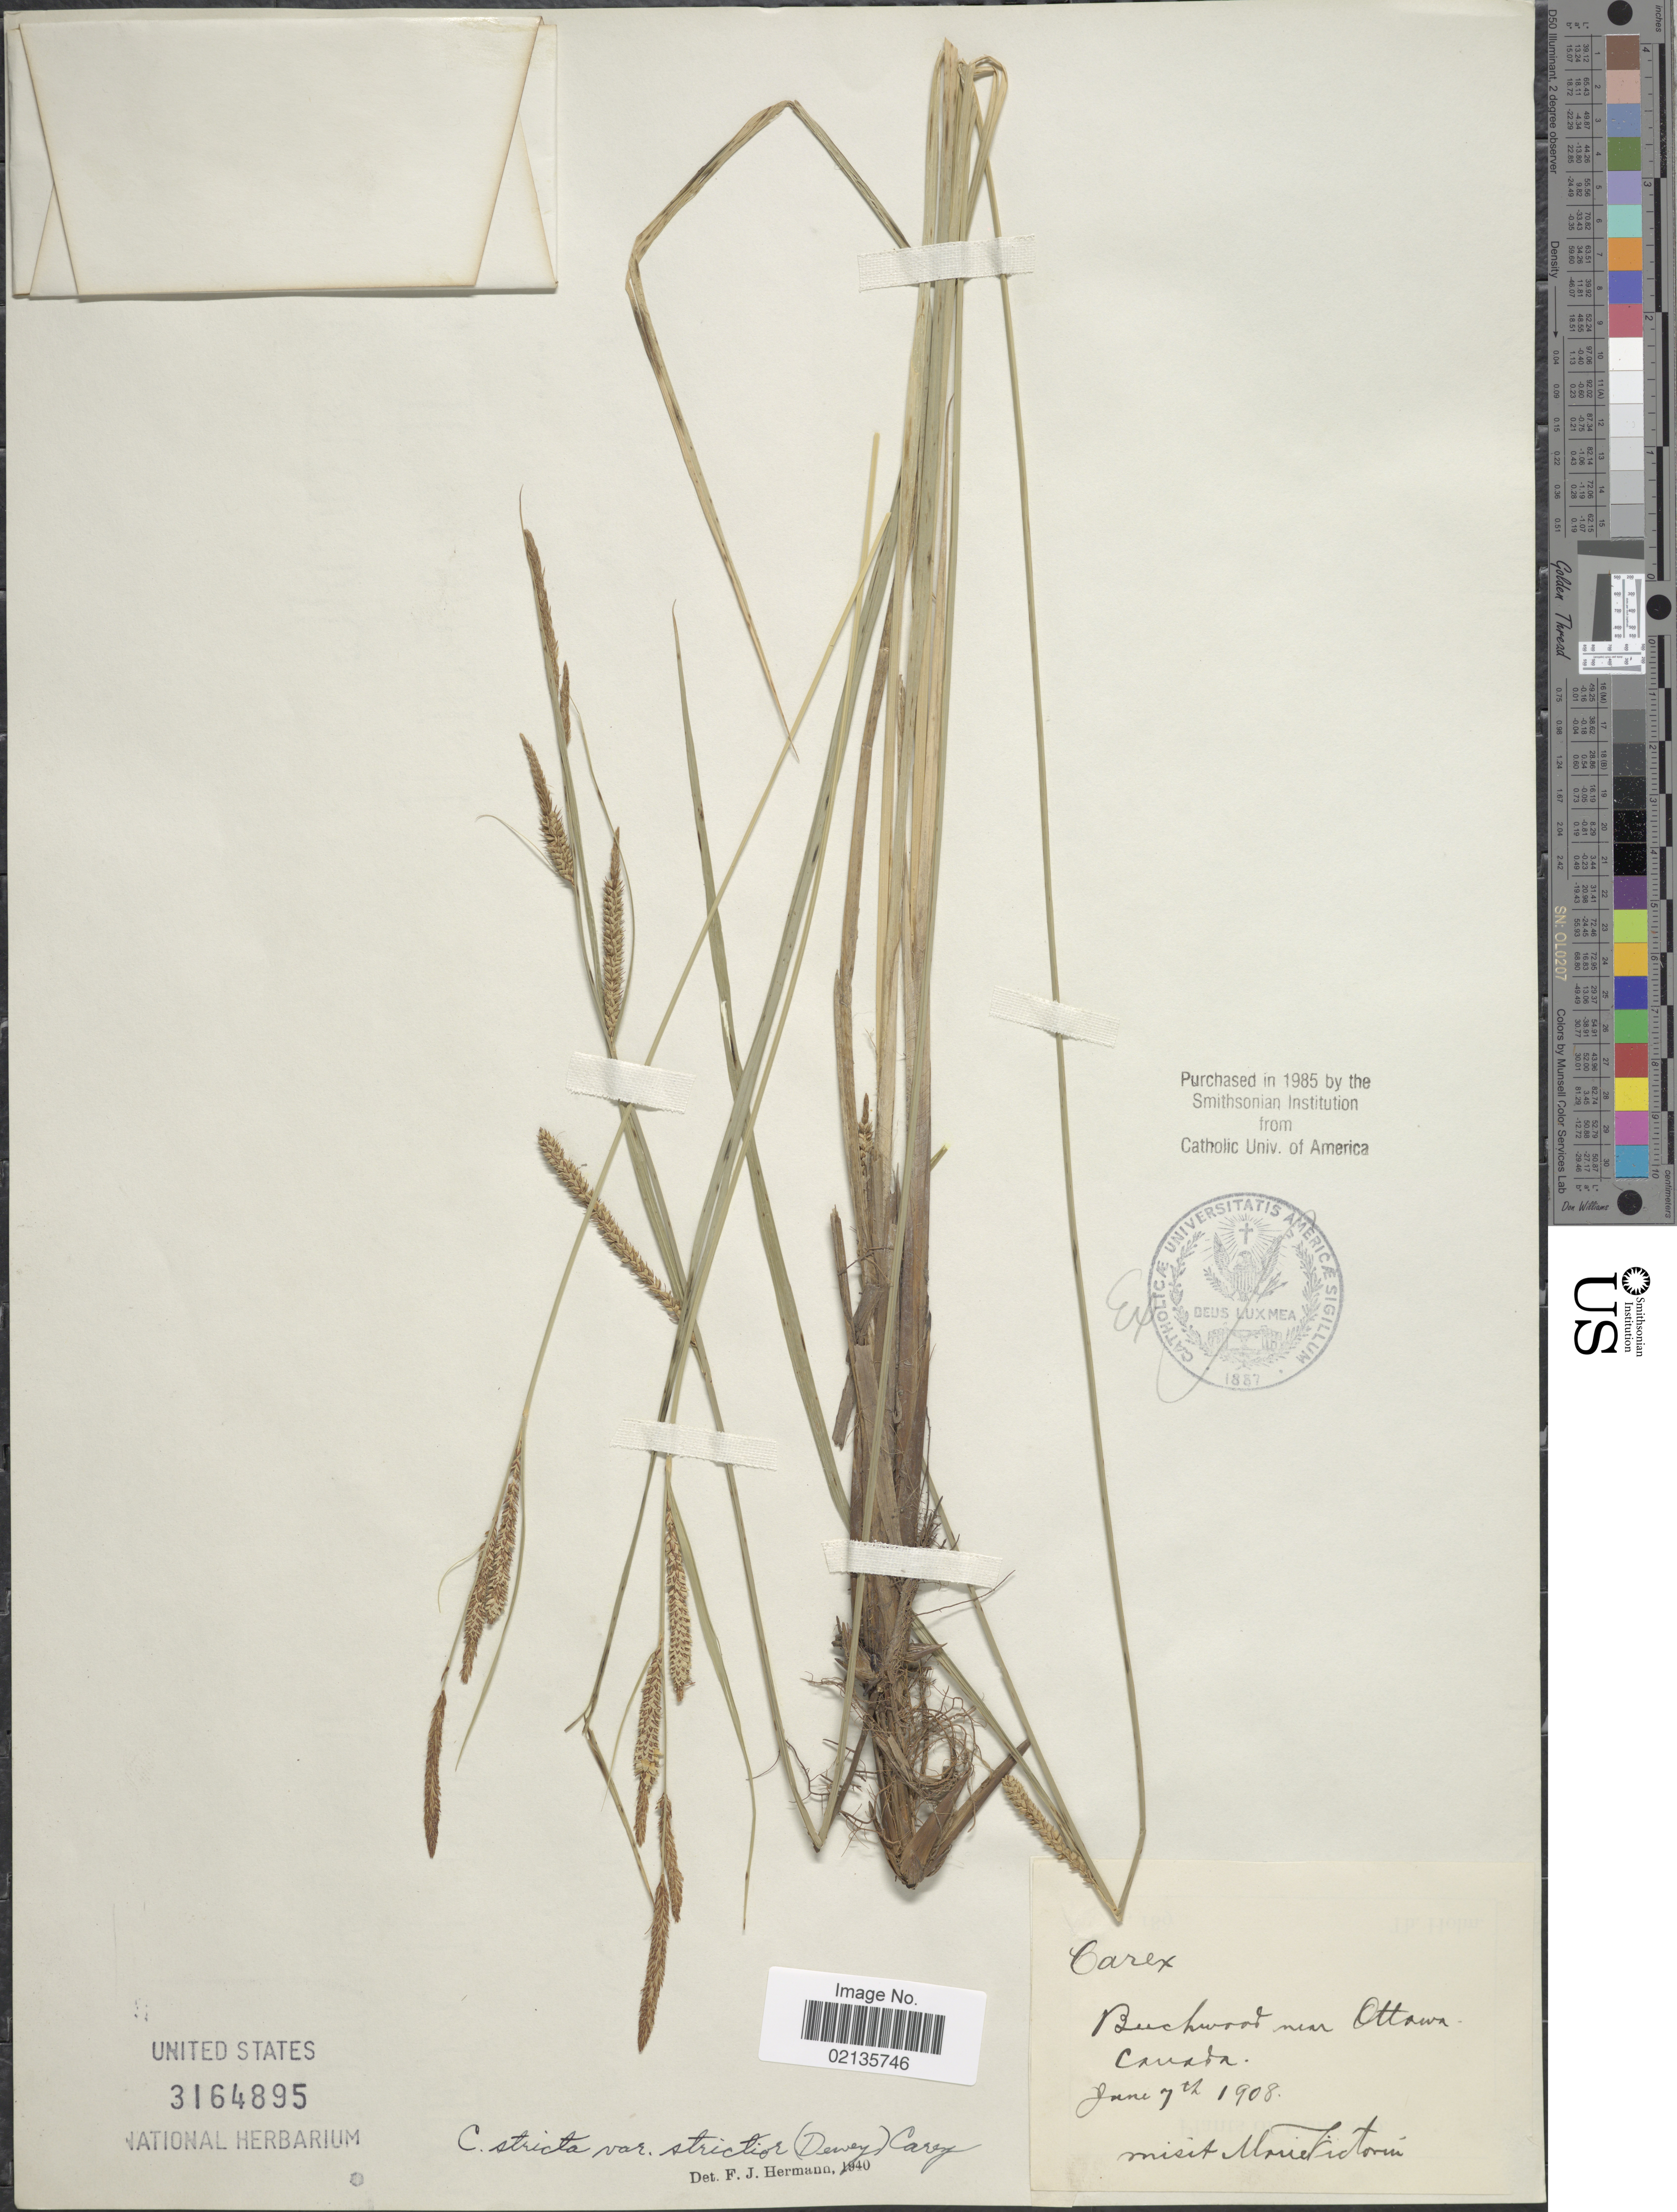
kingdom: Plantae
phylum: Tracheophyta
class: Liliopsida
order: Poales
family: Cyperaceae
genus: Carex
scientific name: Carex stricta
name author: Lam.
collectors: M. Victorin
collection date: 1908-06-07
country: Canada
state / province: Ontario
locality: Beechwood near Ottawa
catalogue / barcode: US 3164895